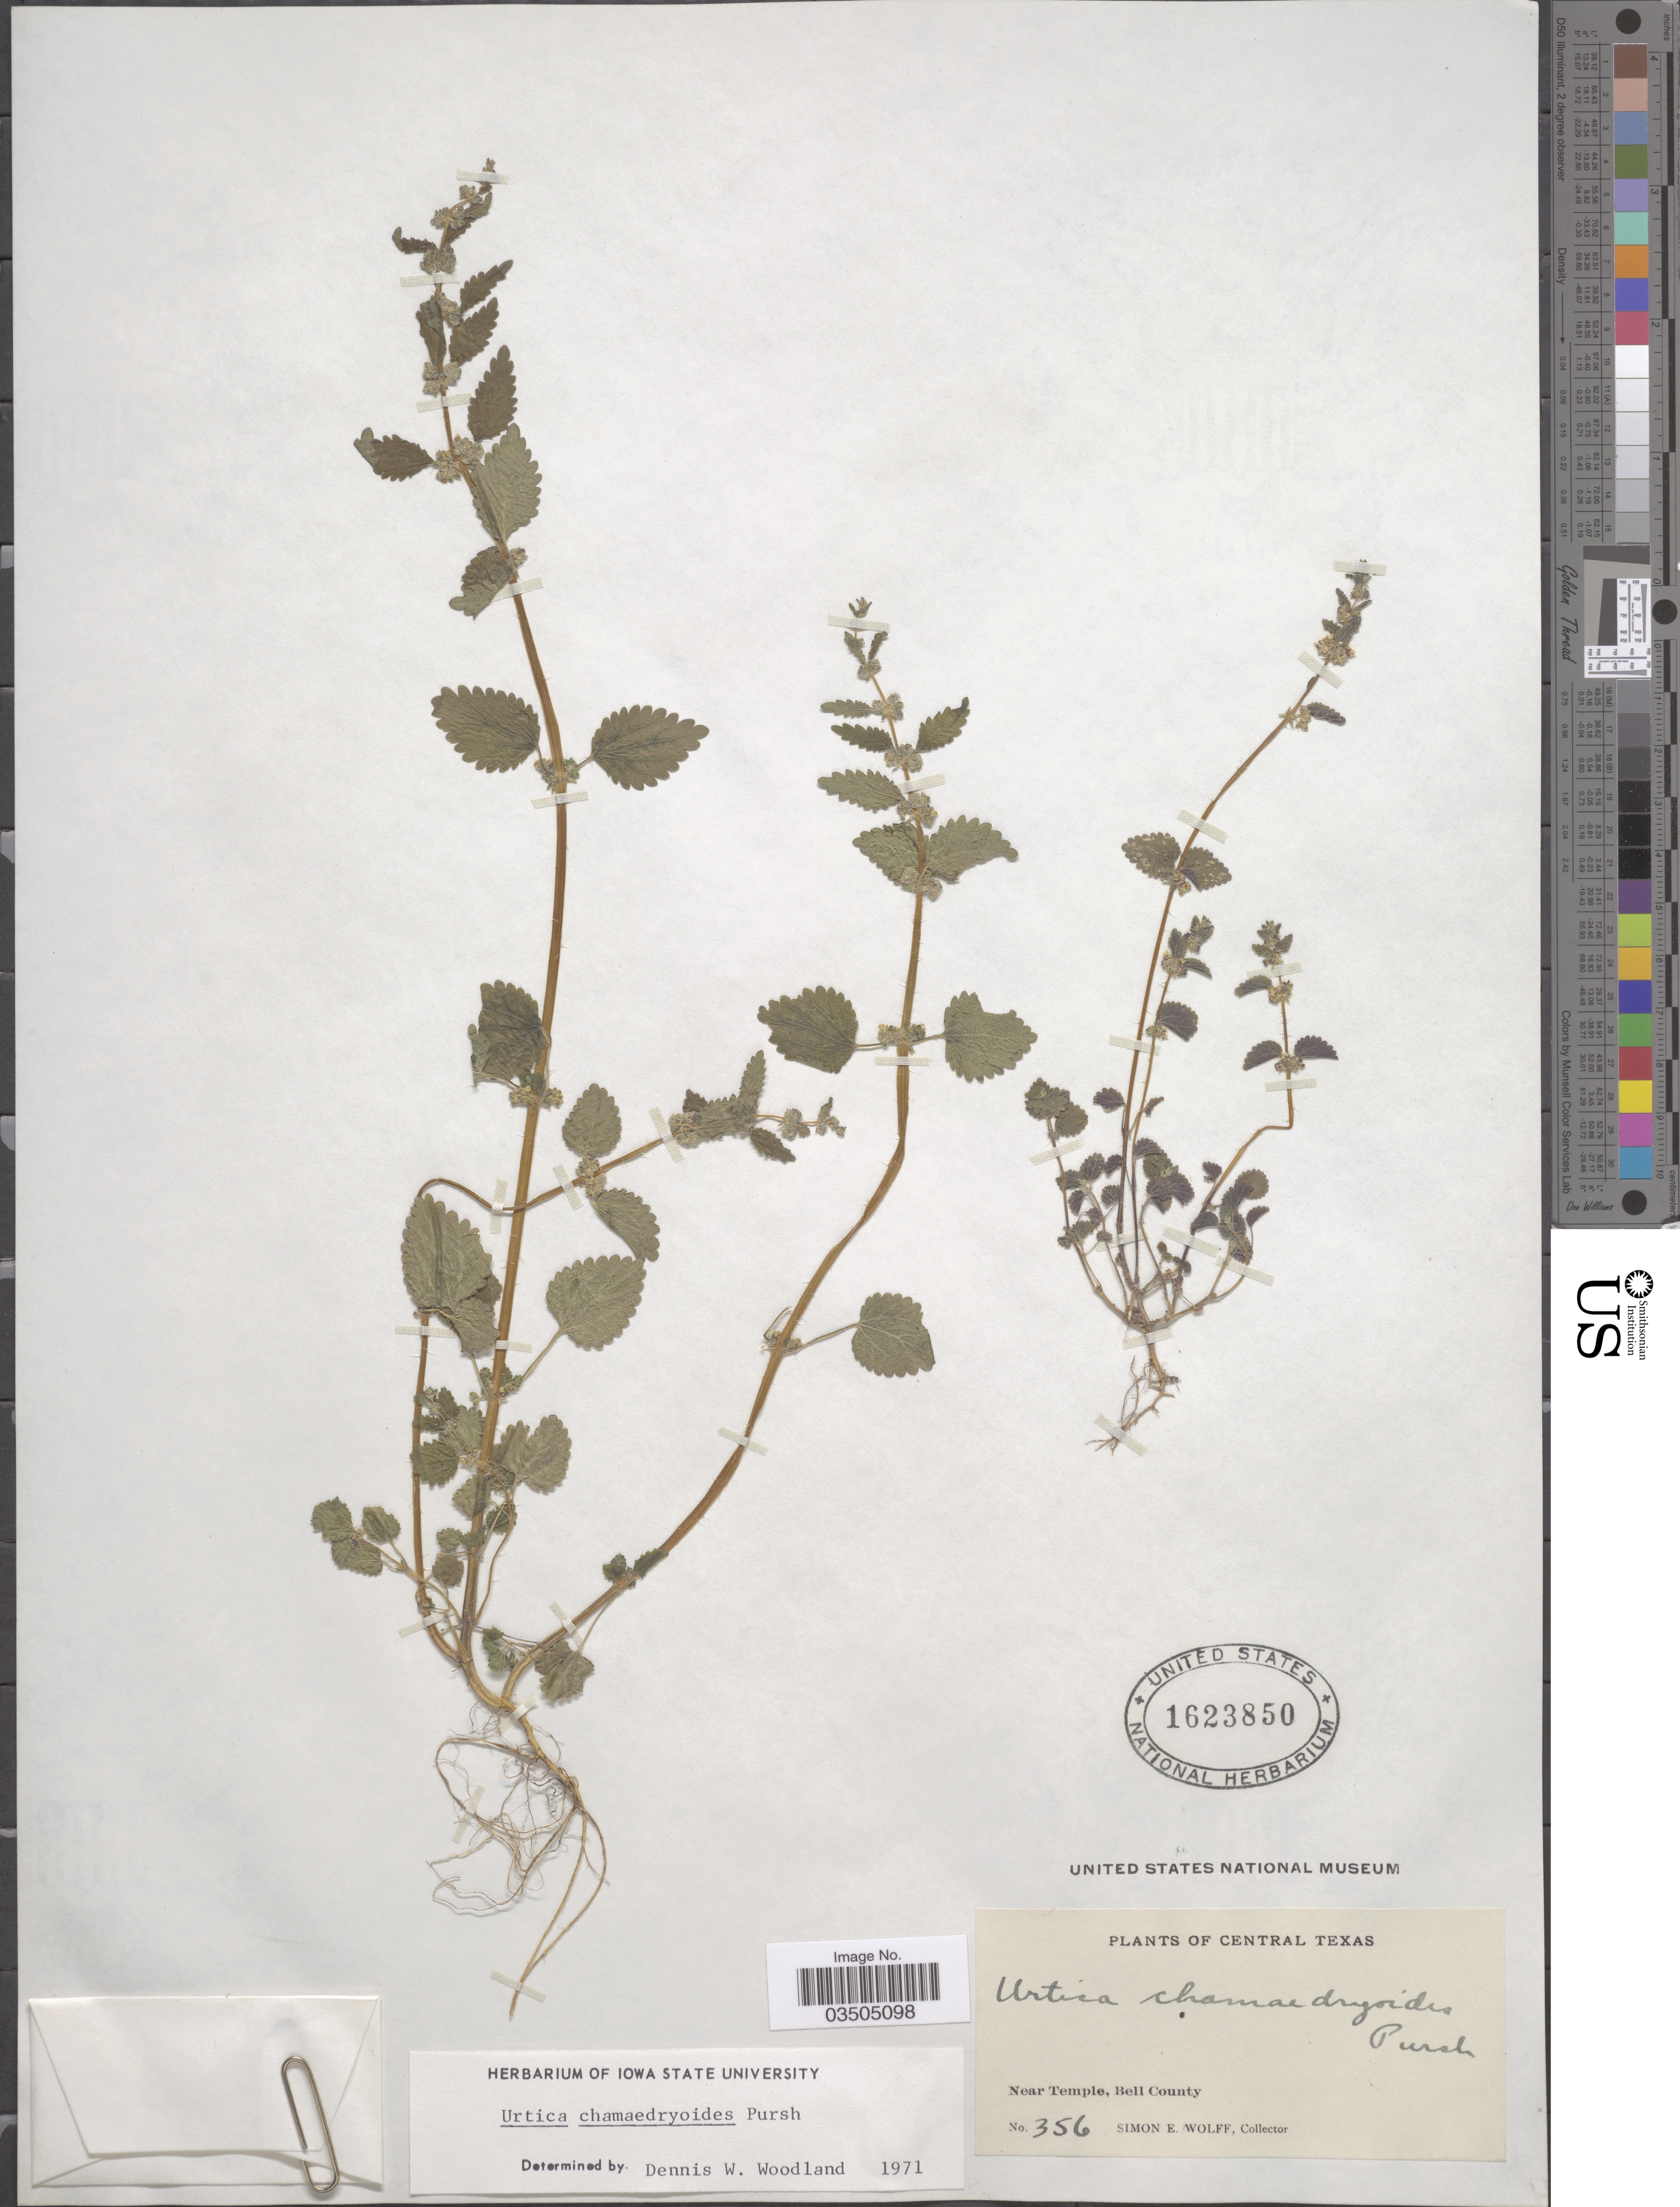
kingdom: Plantae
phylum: Tracheophyta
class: Magnoliopsida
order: Rosales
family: Urticaceae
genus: Urtica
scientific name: Urtica chamaedryoides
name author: Pursh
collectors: S. E. Wolff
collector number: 356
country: United States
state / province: Texas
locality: Central Texas. Near Temple, Bell County.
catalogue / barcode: US 1623850